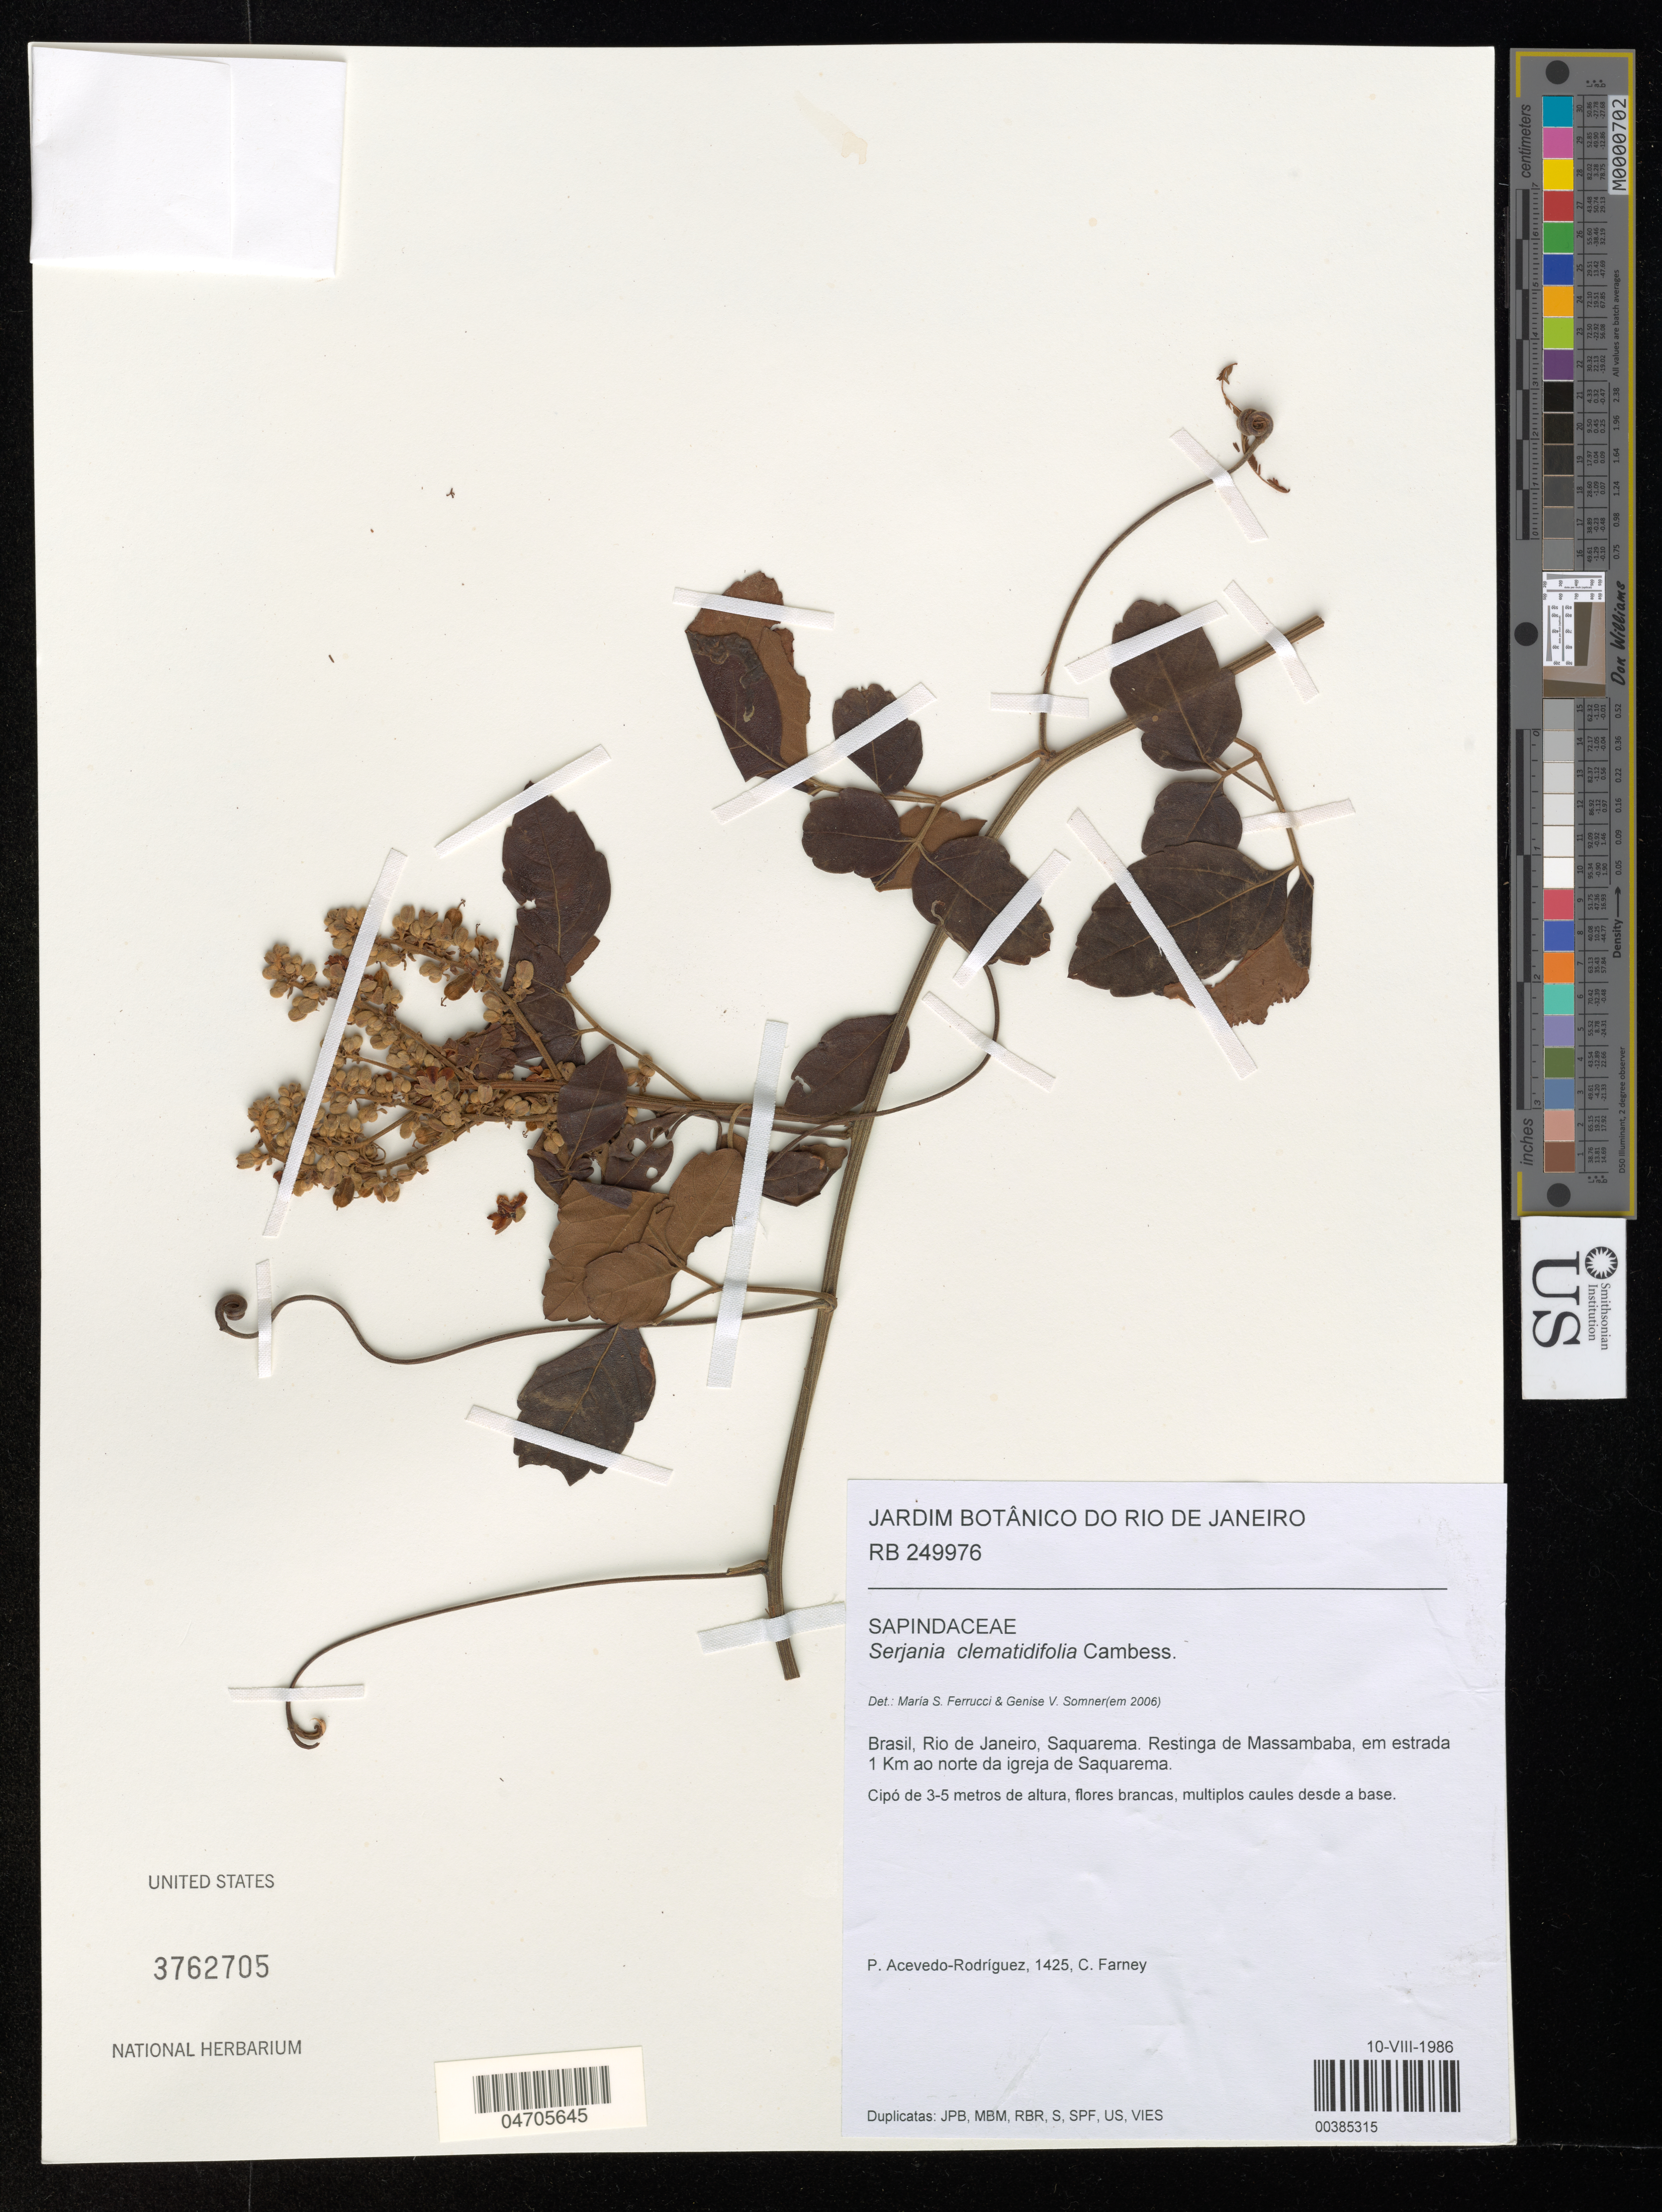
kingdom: Plantae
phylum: Tracheophyta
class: Magnoliopsida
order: Sapindales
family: Sapindaceae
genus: Serjania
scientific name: Serjania clematidifolia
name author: Cambess.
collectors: P. Acevedo-Rodr. & C. Farney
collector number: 1425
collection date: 1986-08-10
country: Brazil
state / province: Rio de Janeiro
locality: Saquarema. Restinga de Massambaba, em estrada 1 Km ao norte da igreja de Saquarema.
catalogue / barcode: US 3762705